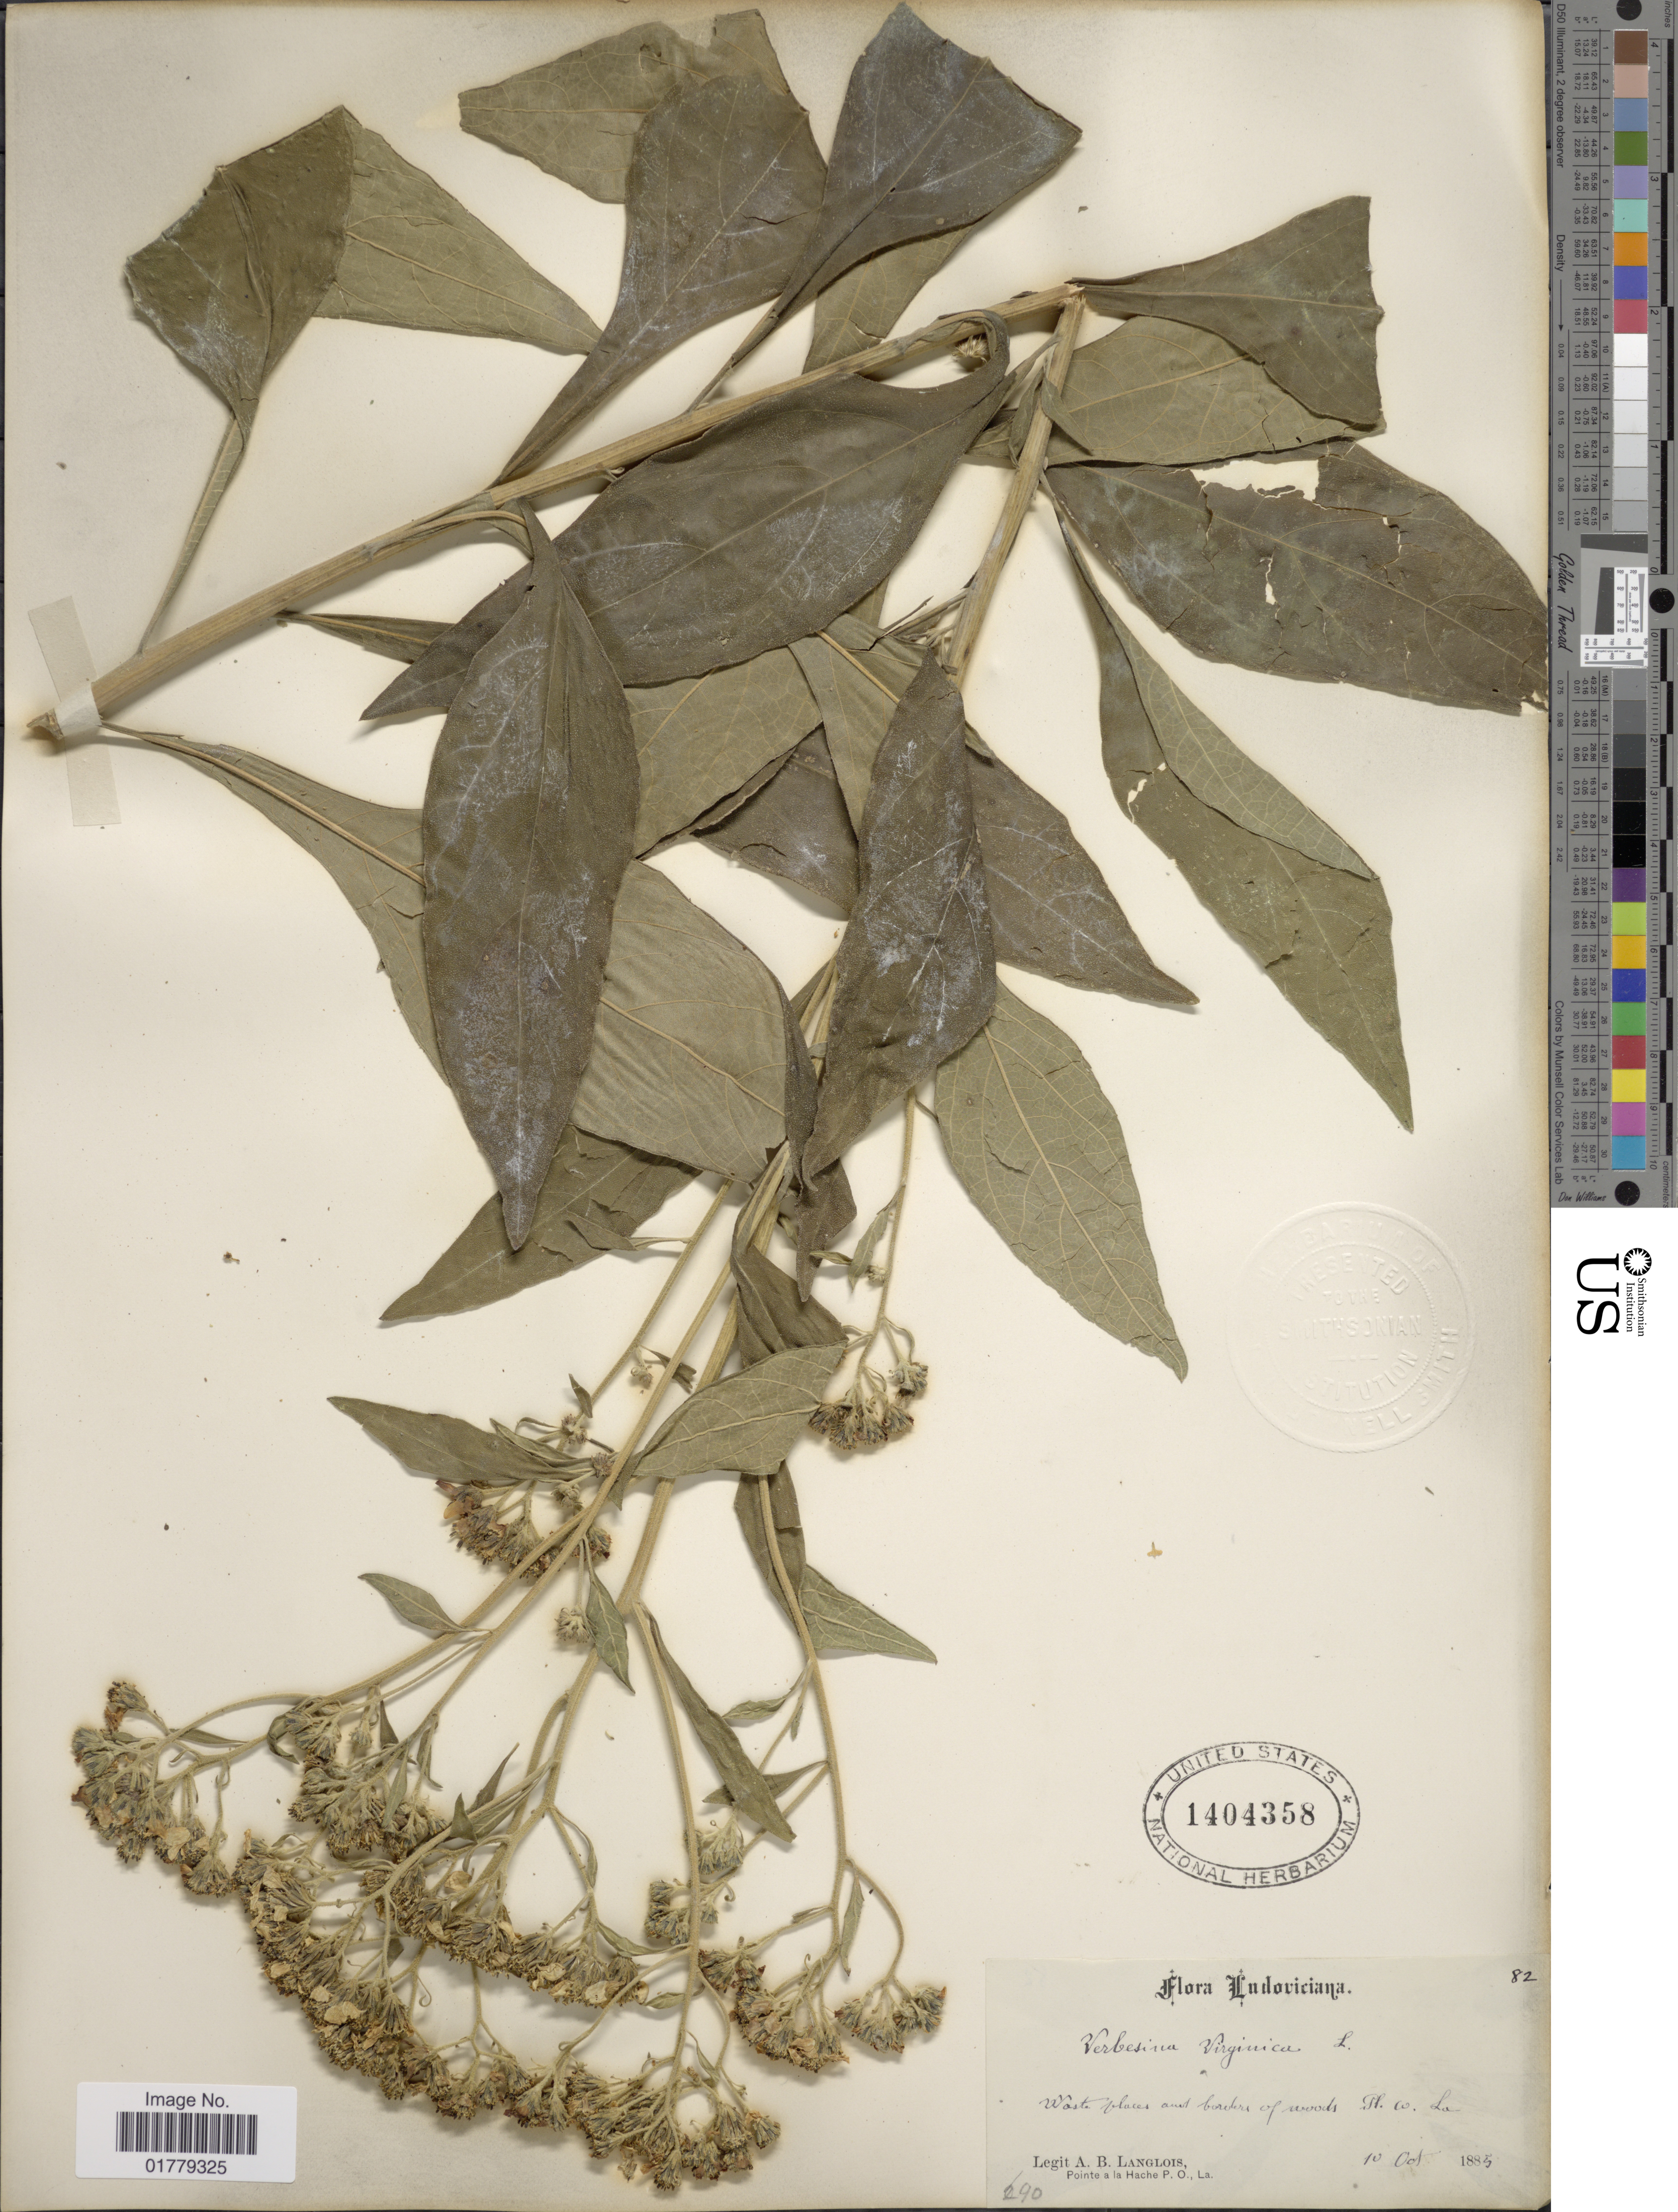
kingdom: Plantae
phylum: Tracheophyta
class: Magnoliopsida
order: Asterales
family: Asteraceae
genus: Verbesina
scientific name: Verbesina virginica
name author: L.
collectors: A. Langlois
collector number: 82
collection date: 1885-10-10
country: United States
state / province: Louisiana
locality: Ludoviciana. Waste places and borders of woods Fl. Co. La.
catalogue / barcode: US 1404358